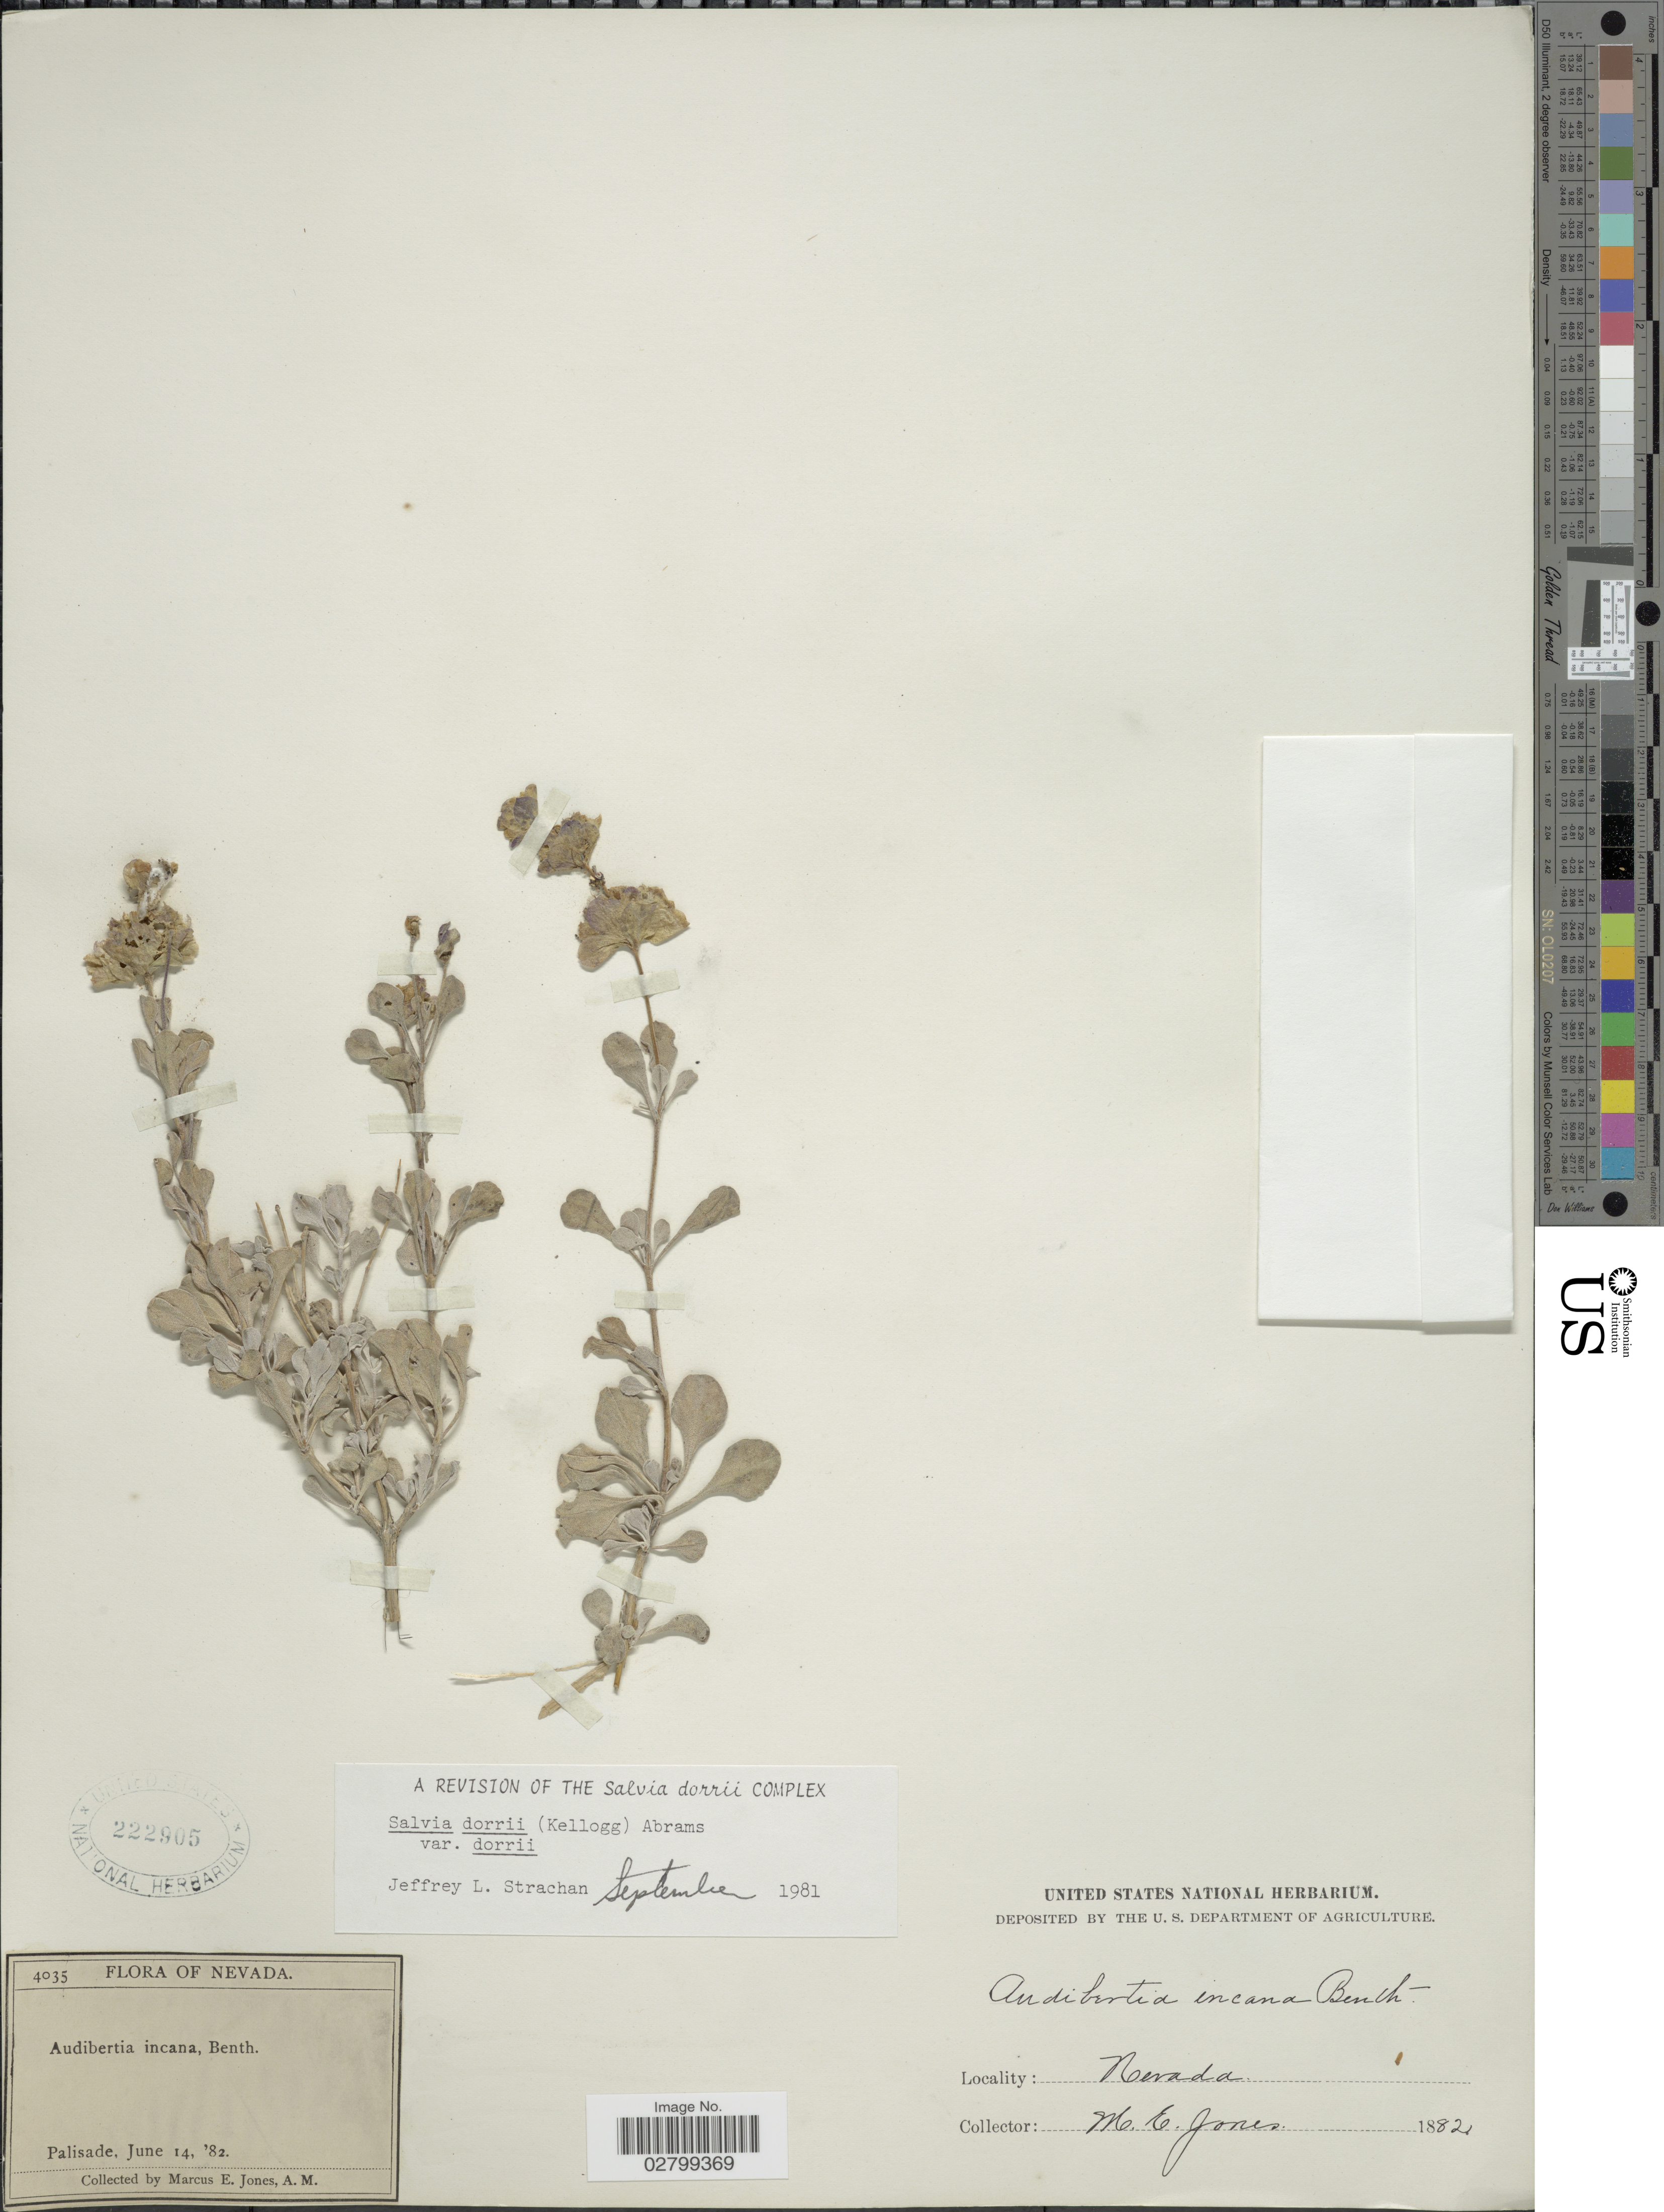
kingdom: Plantae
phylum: Tracheophyta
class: Magnoliopsida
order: Lamiales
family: Lamiaceae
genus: Salvia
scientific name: Salvia dorrii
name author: (Kellogg) Abrams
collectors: M. E. Jones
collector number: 4035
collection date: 1882-06-14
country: United States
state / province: Nevada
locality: Palisade.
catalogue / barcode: US 222905